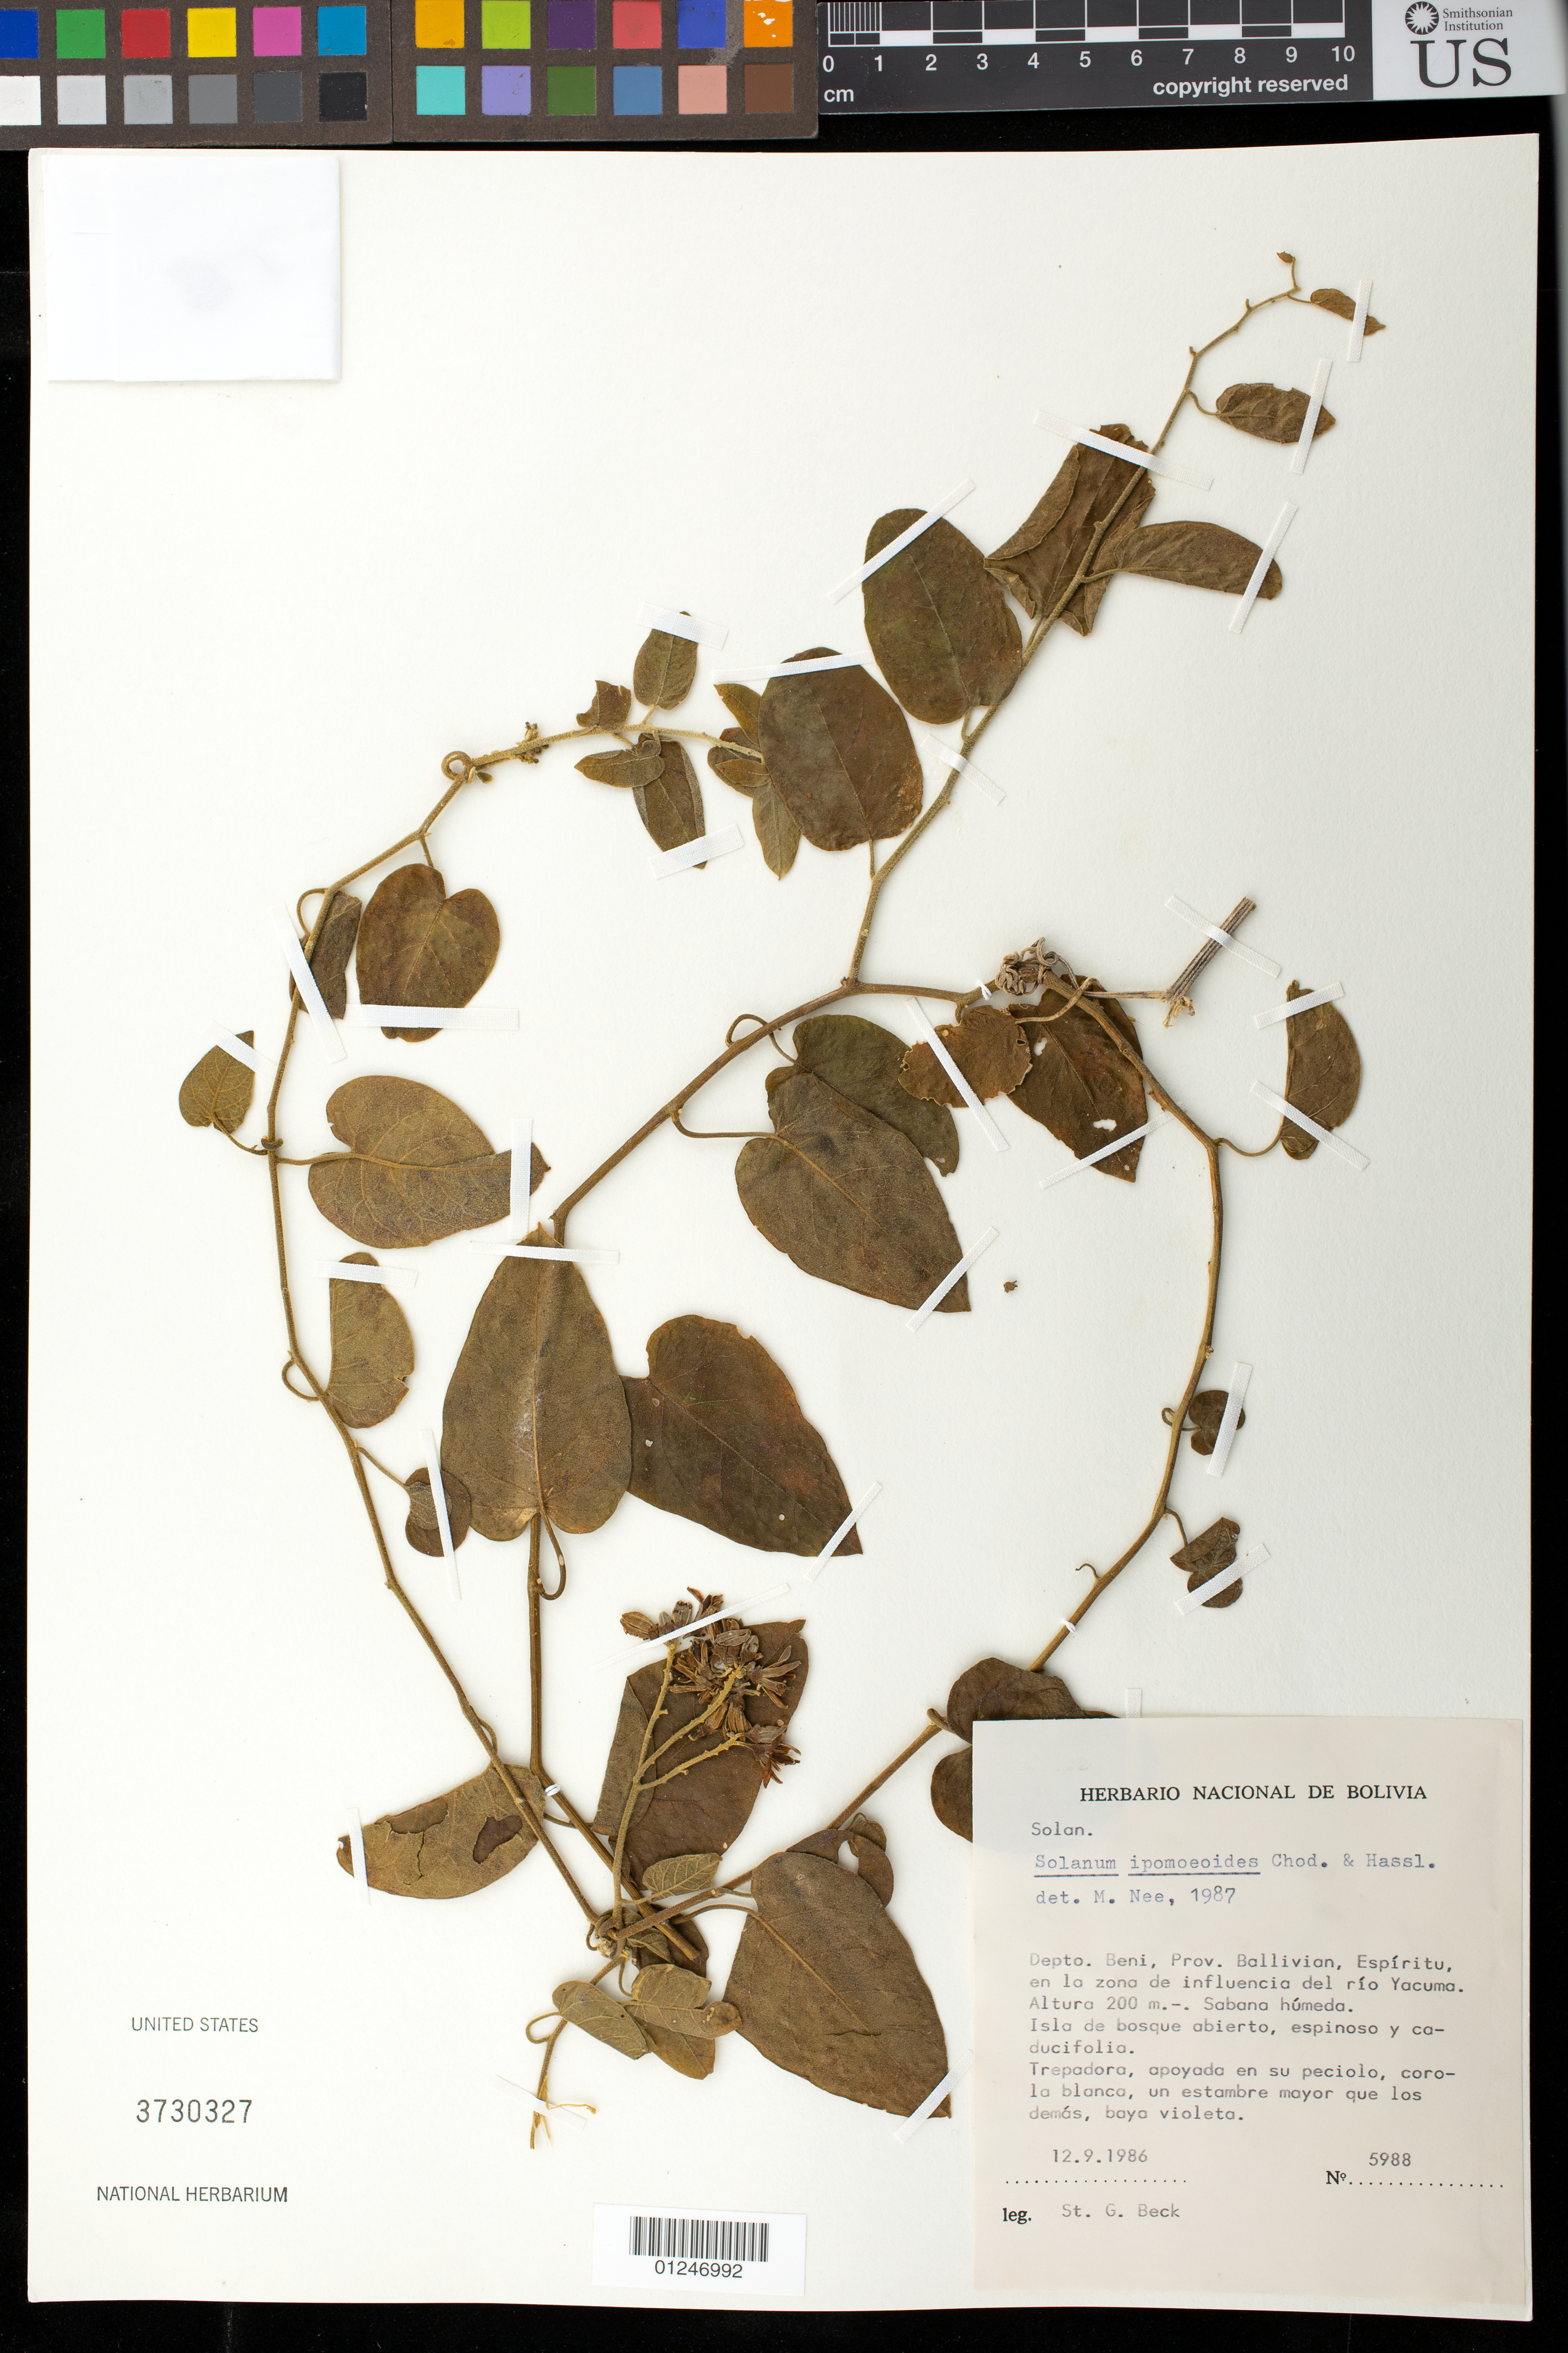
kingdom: Plantae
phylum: Tracheophyta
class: Magnoliopsida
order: Solanales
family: Solanaceae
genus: Solanum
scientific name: Solanum ipomoeoides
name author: Chodat & Hassl.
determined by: Nee, M.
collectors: S. G. Beck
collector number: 5988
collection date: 1986-09-12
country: Bolivia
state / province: Beni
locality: Prov. Ballivian, Espiritu, en la zona de influencia del rio Yacuma.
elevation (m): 200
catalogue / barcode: US 3730327